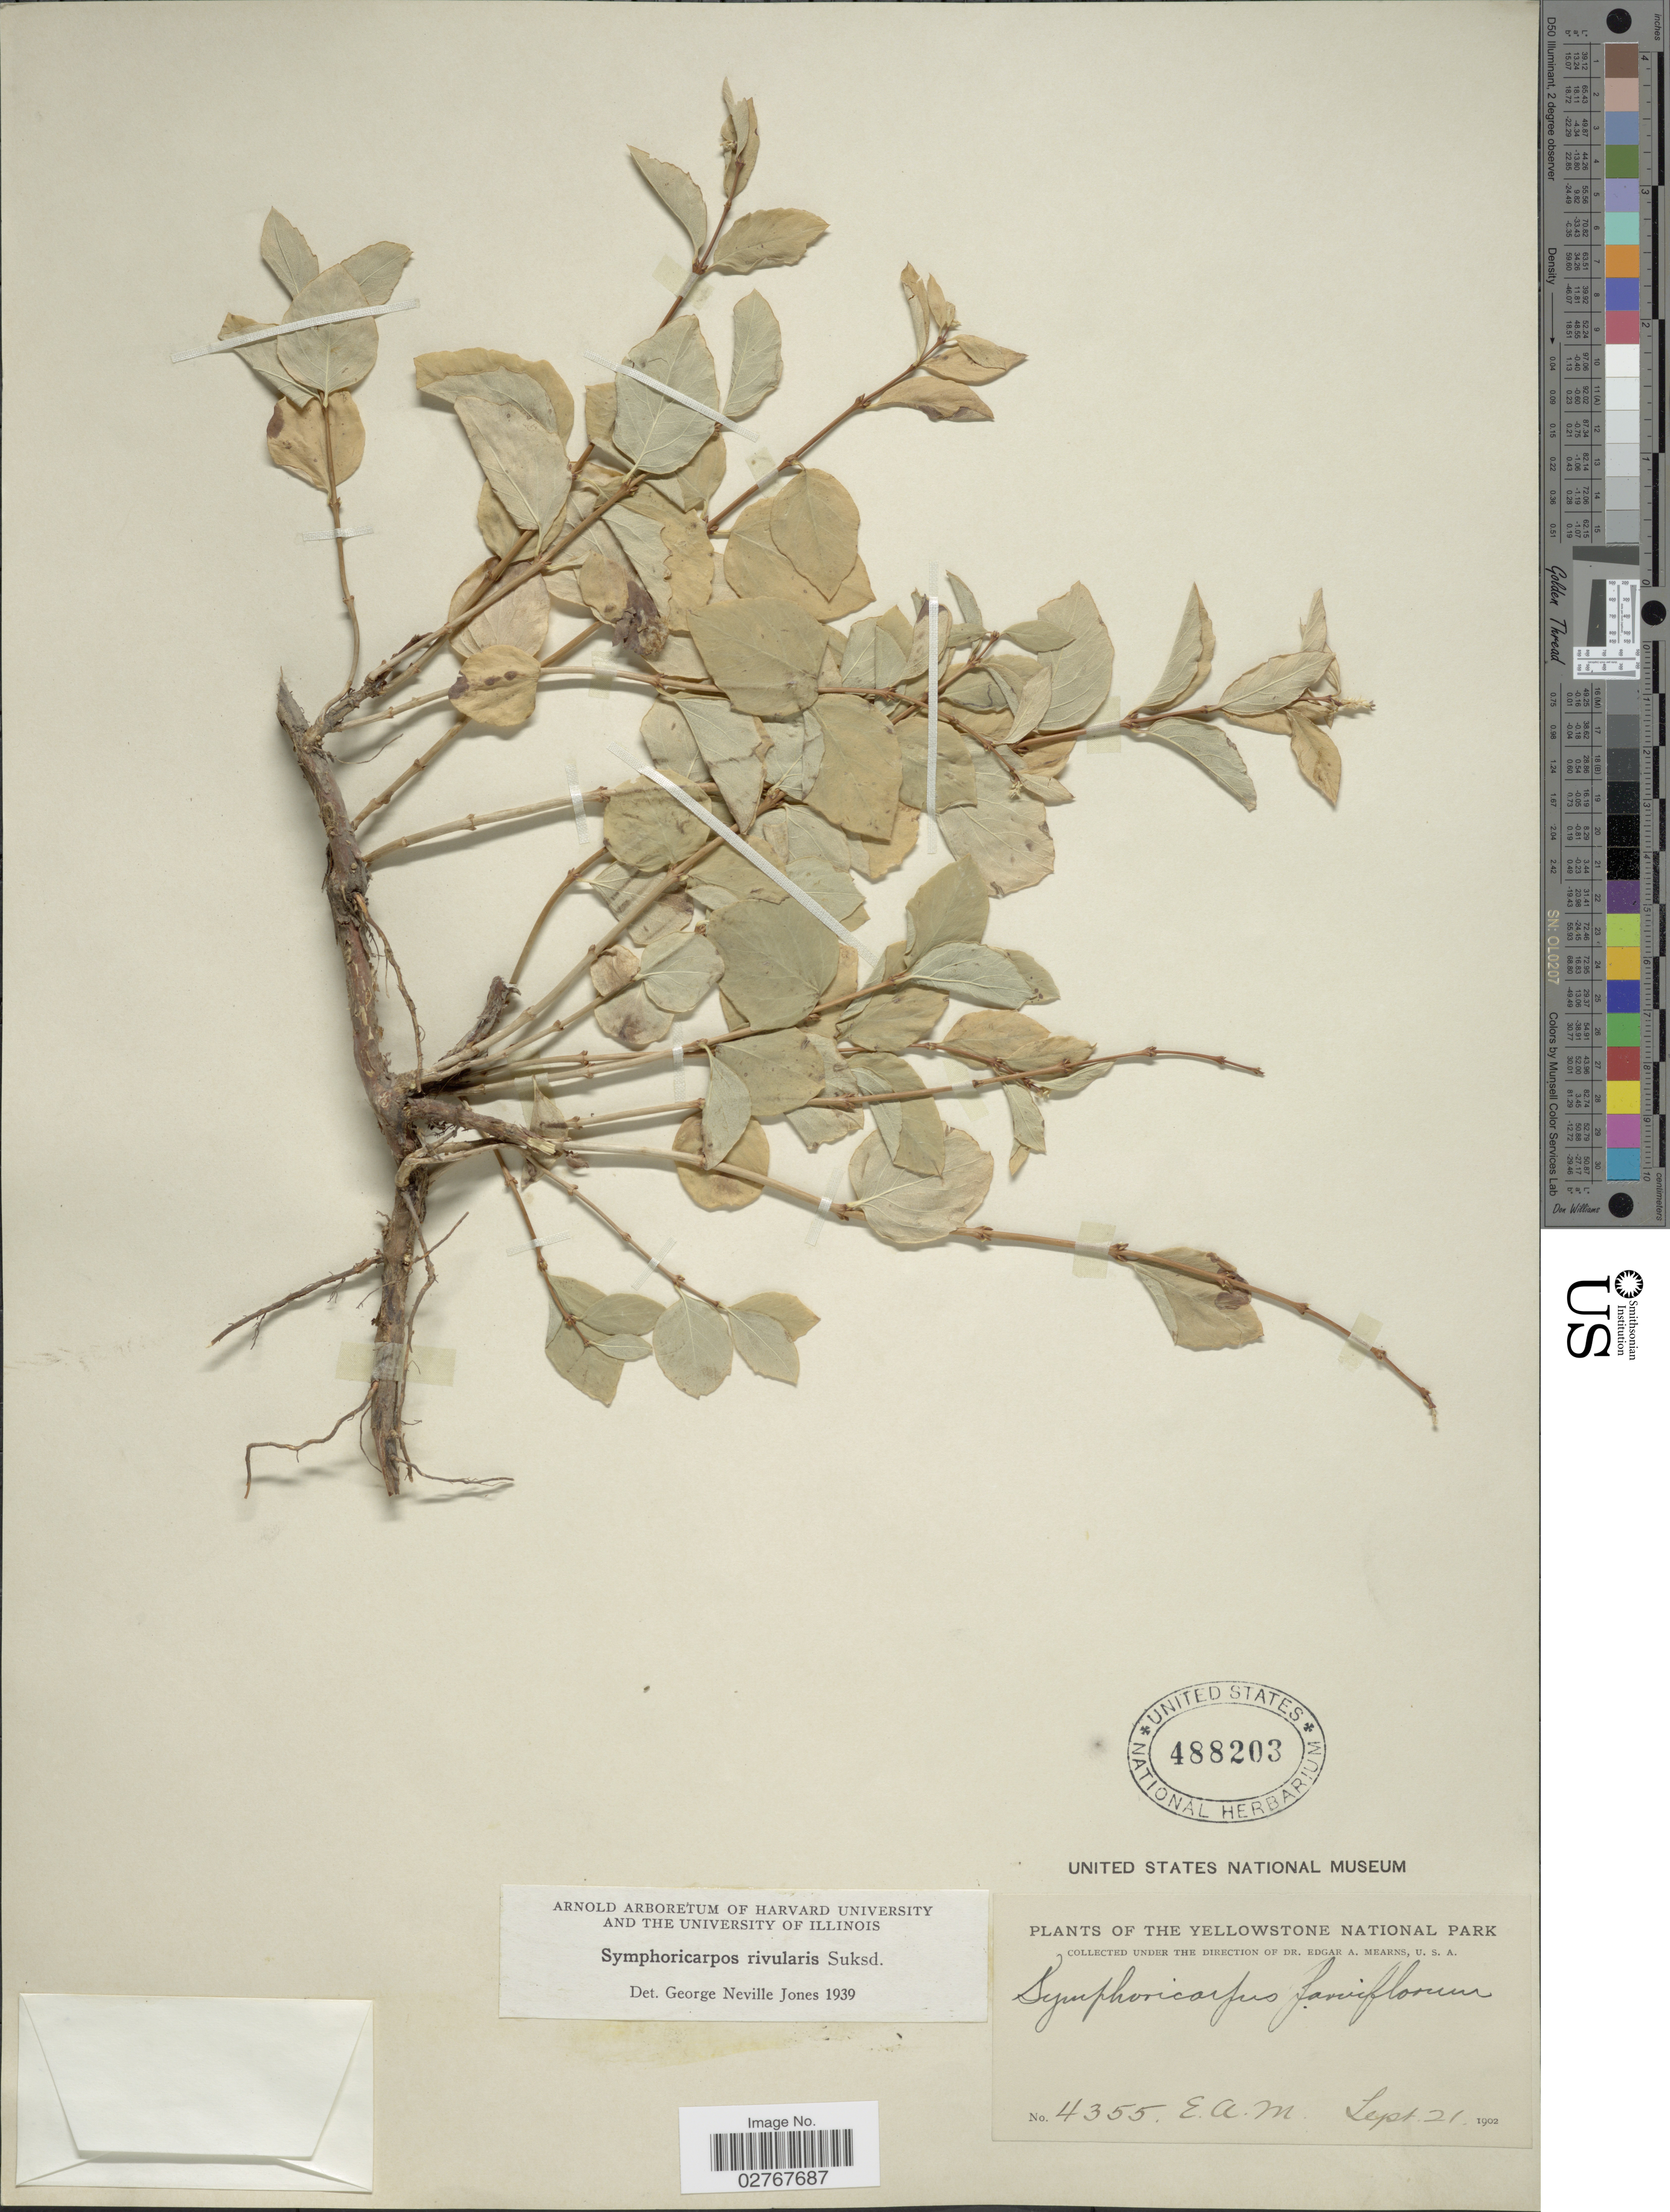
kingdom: Plantae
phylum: Tracheophyta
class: Magnoliopsida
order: Dipsacales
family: Caprifoliaceae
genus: Symphoricarpos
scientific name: Symphoricarpos rivularis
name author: Suksd.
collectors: E. A. Mearns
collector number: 4355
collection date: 1902-09-21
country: United States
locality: Yellowstone National Park.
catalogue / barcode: US 488203